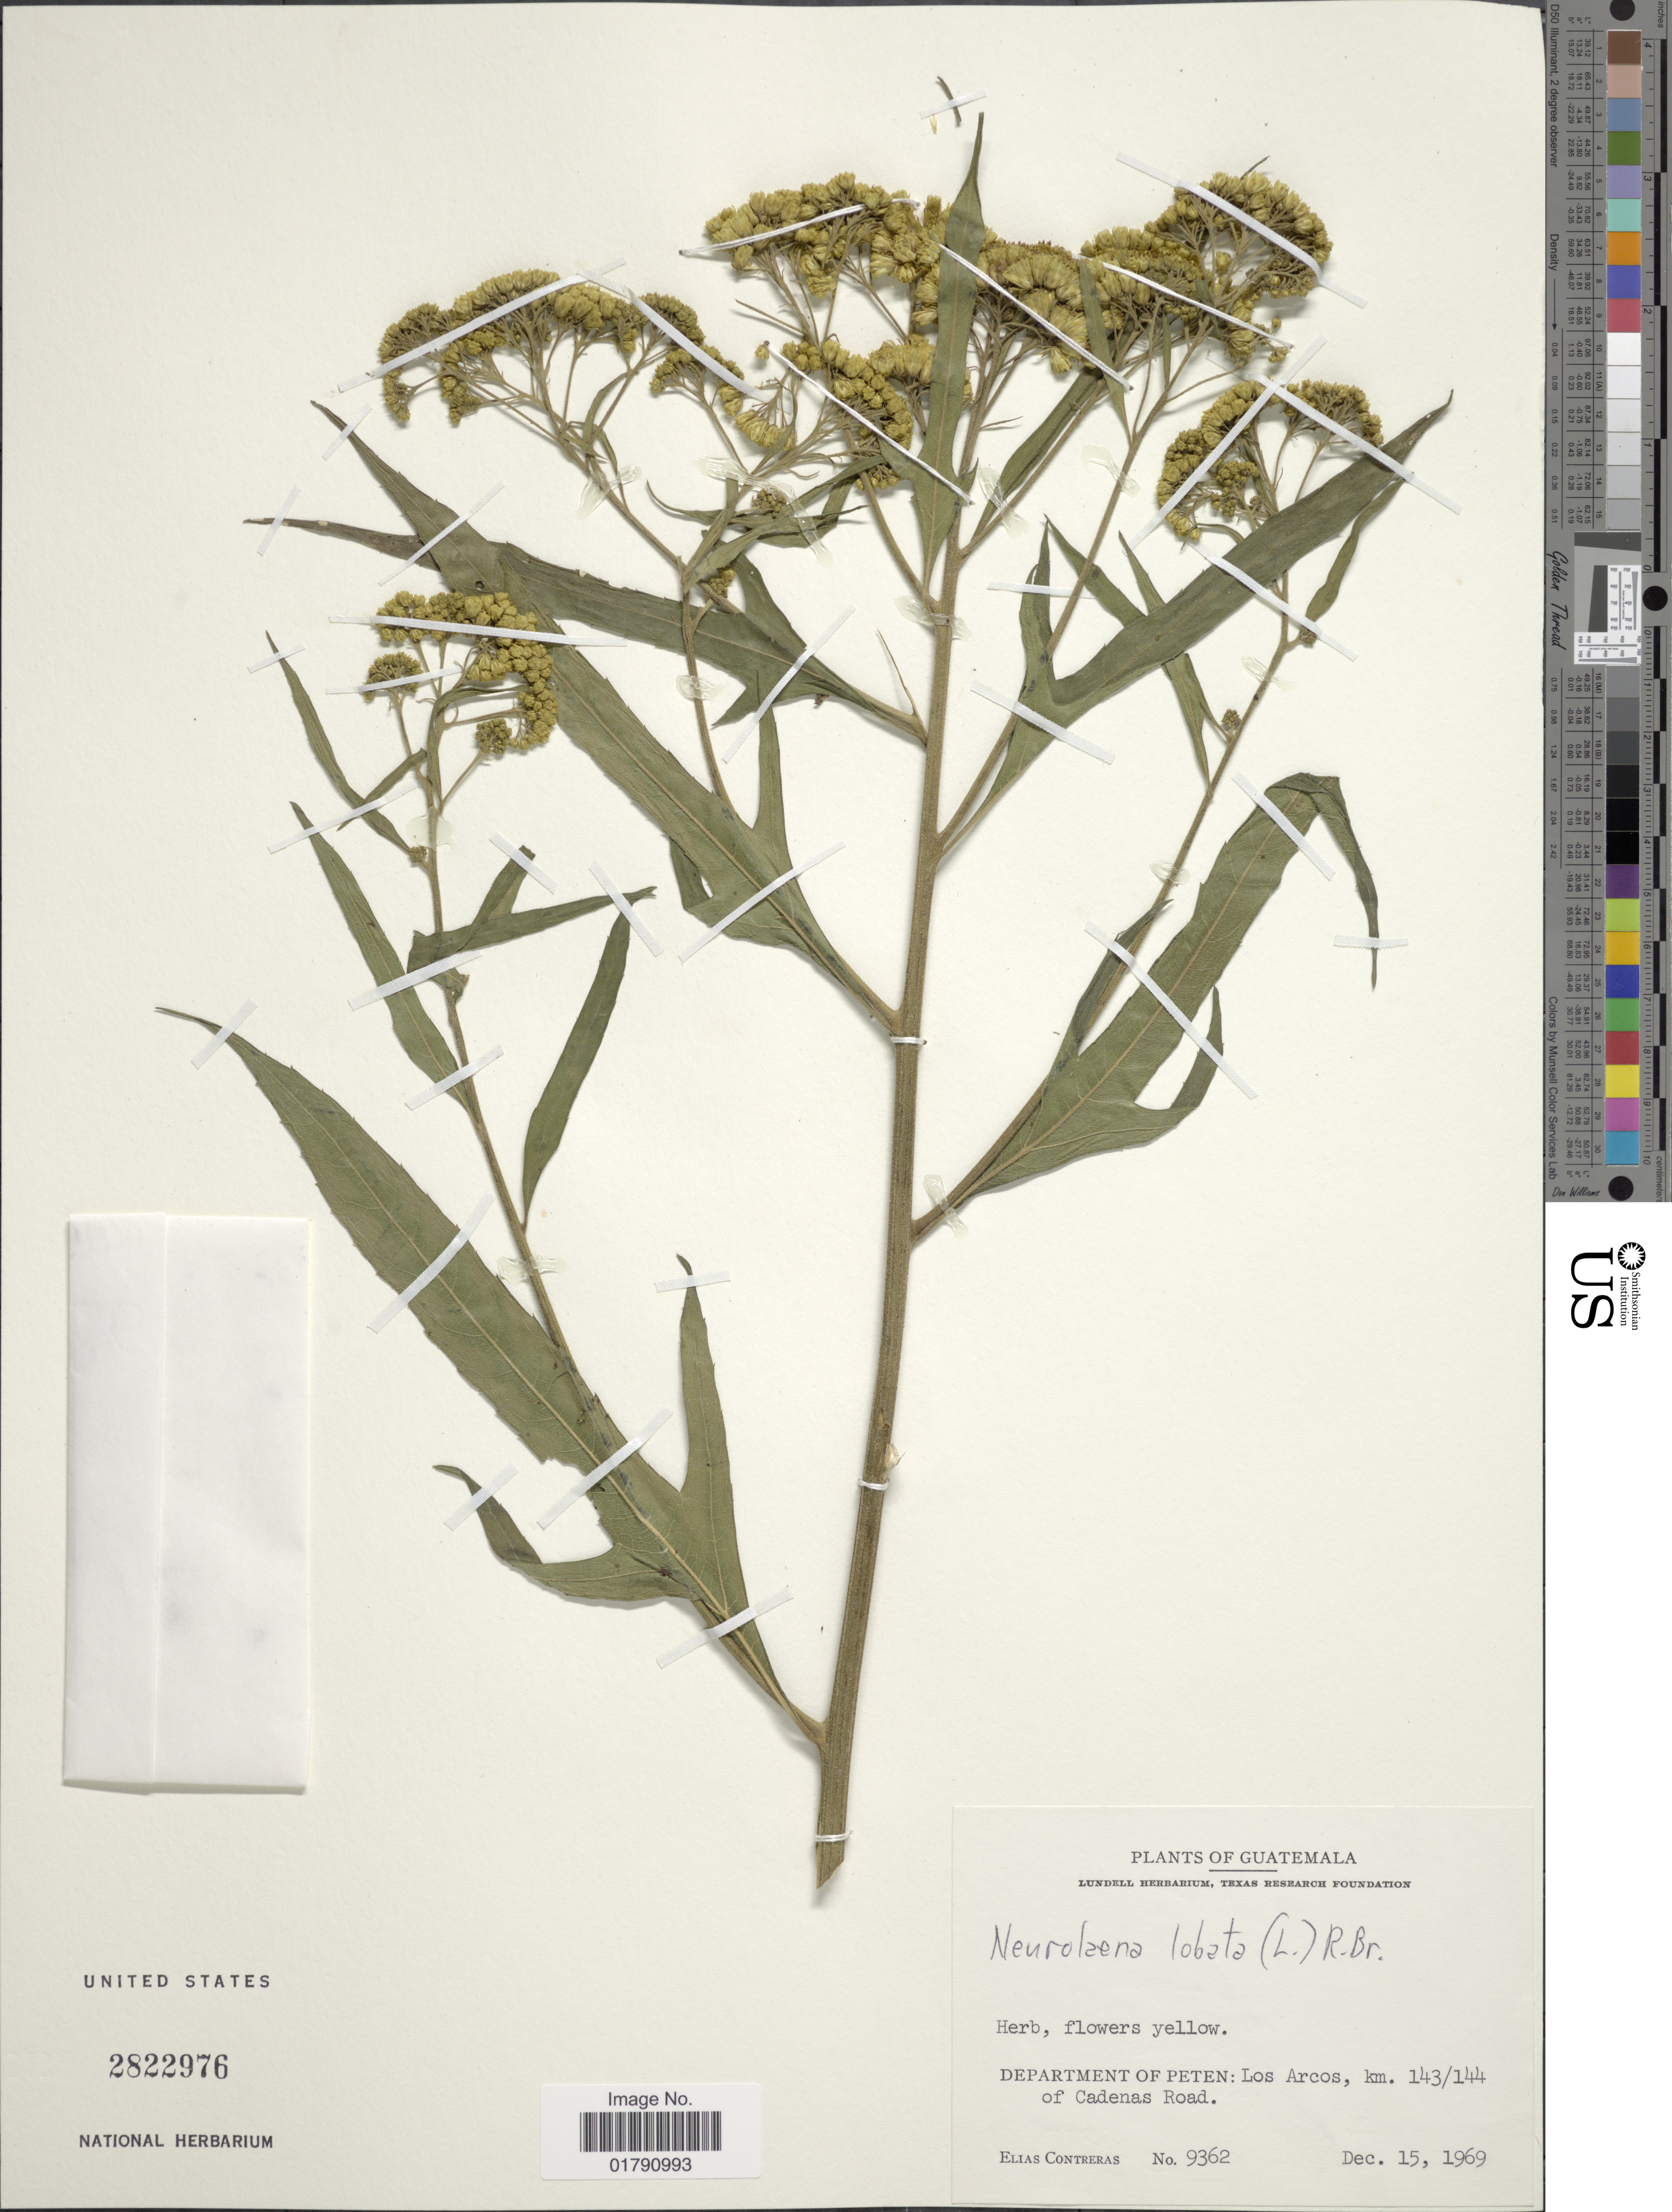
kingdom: Plantae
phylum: Tracheophyta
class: Magnoliopsida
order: Asterales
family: Asteraceae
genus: Neurolaena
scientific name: Neurolaena lobata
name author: (L.) R. Br. ex Cass.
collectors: E. Contreras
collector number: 9362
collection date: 1969-12-15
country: Guatemala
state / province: Izabal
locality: Los Arcos, km 143/ 144 of Cadenas Road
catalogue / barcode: US 2822976